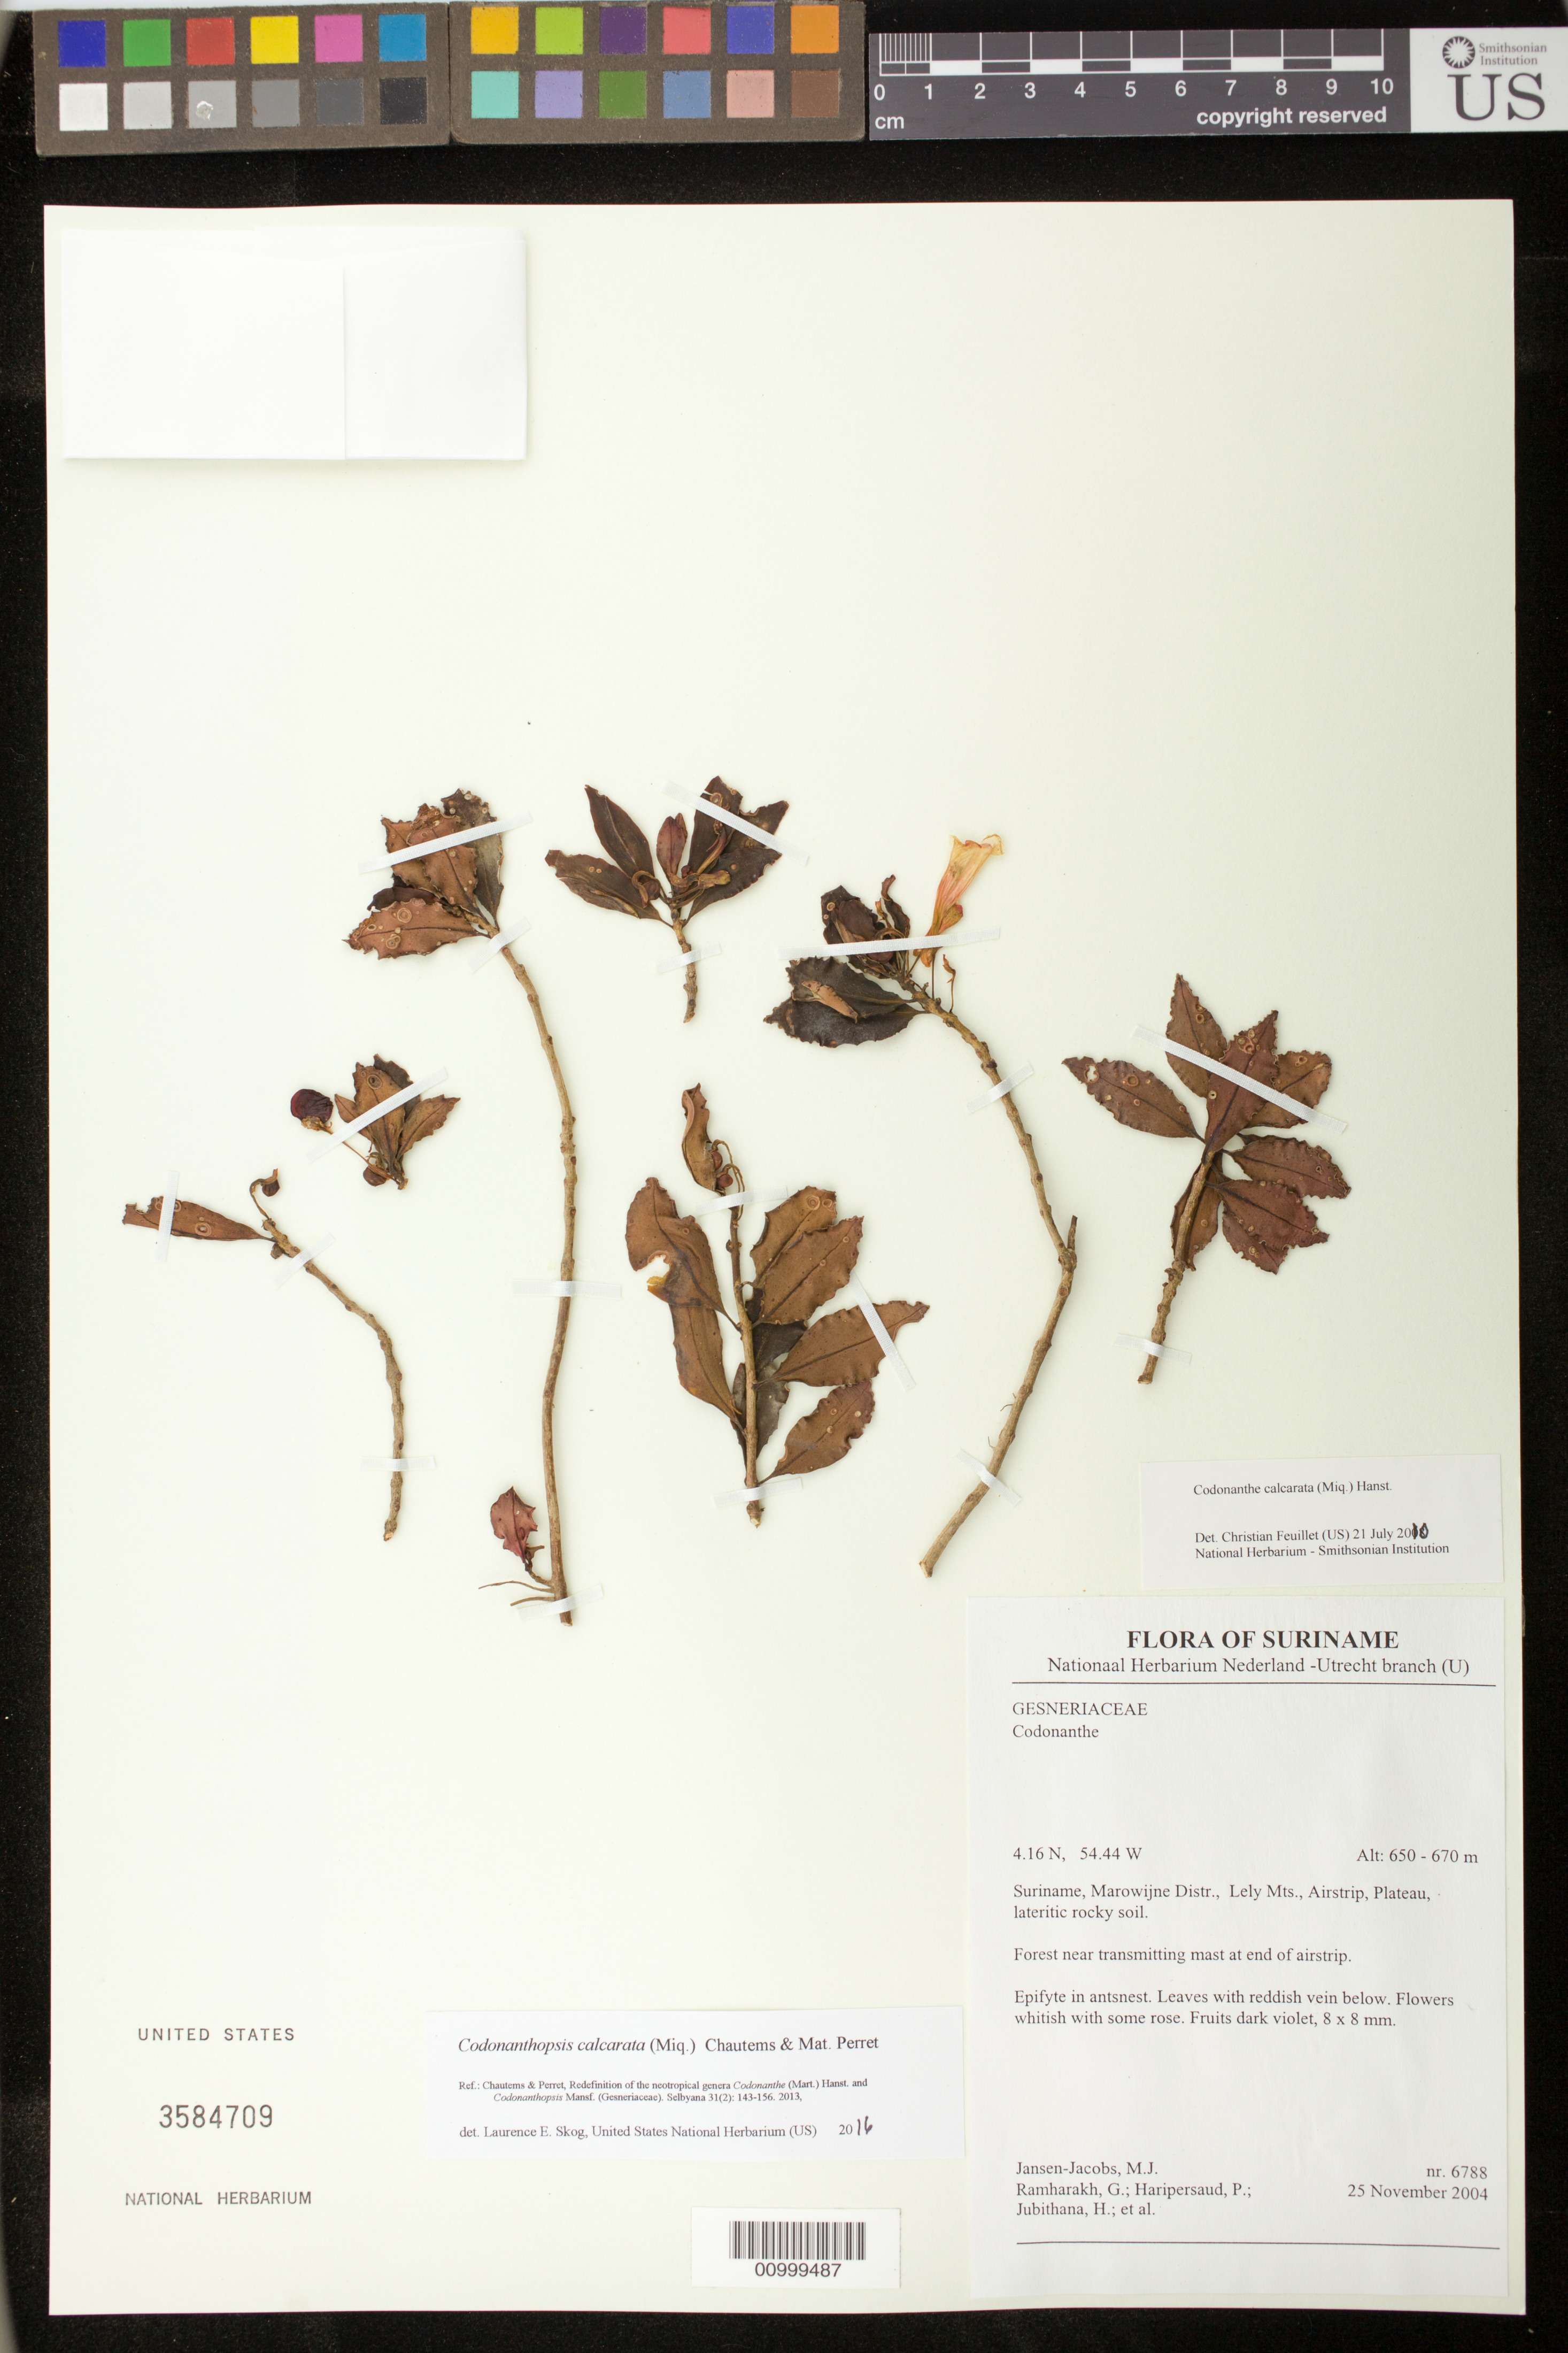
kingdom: Plantae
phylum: Tracheophyta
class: Magnoliopsida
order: Lamiales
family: Gesneriaceae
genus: Codonanthopsis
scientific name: Codonanthopsis calcarata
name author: (Miq.) Chautems & Mat.Perret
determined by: Skog, Laurence E.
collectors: M. J. Jansen-Jacobs et al.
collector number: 6788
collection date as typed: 25-Nov-04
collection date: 2004-11-25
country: Suriname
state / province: Marowijne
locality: Lely Mts, Airstrip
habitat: Lely Mts, plateau, lateritic rocky soil. Forest near transmitting mast at end of airstrip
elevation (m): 650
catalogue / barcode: US 3584709